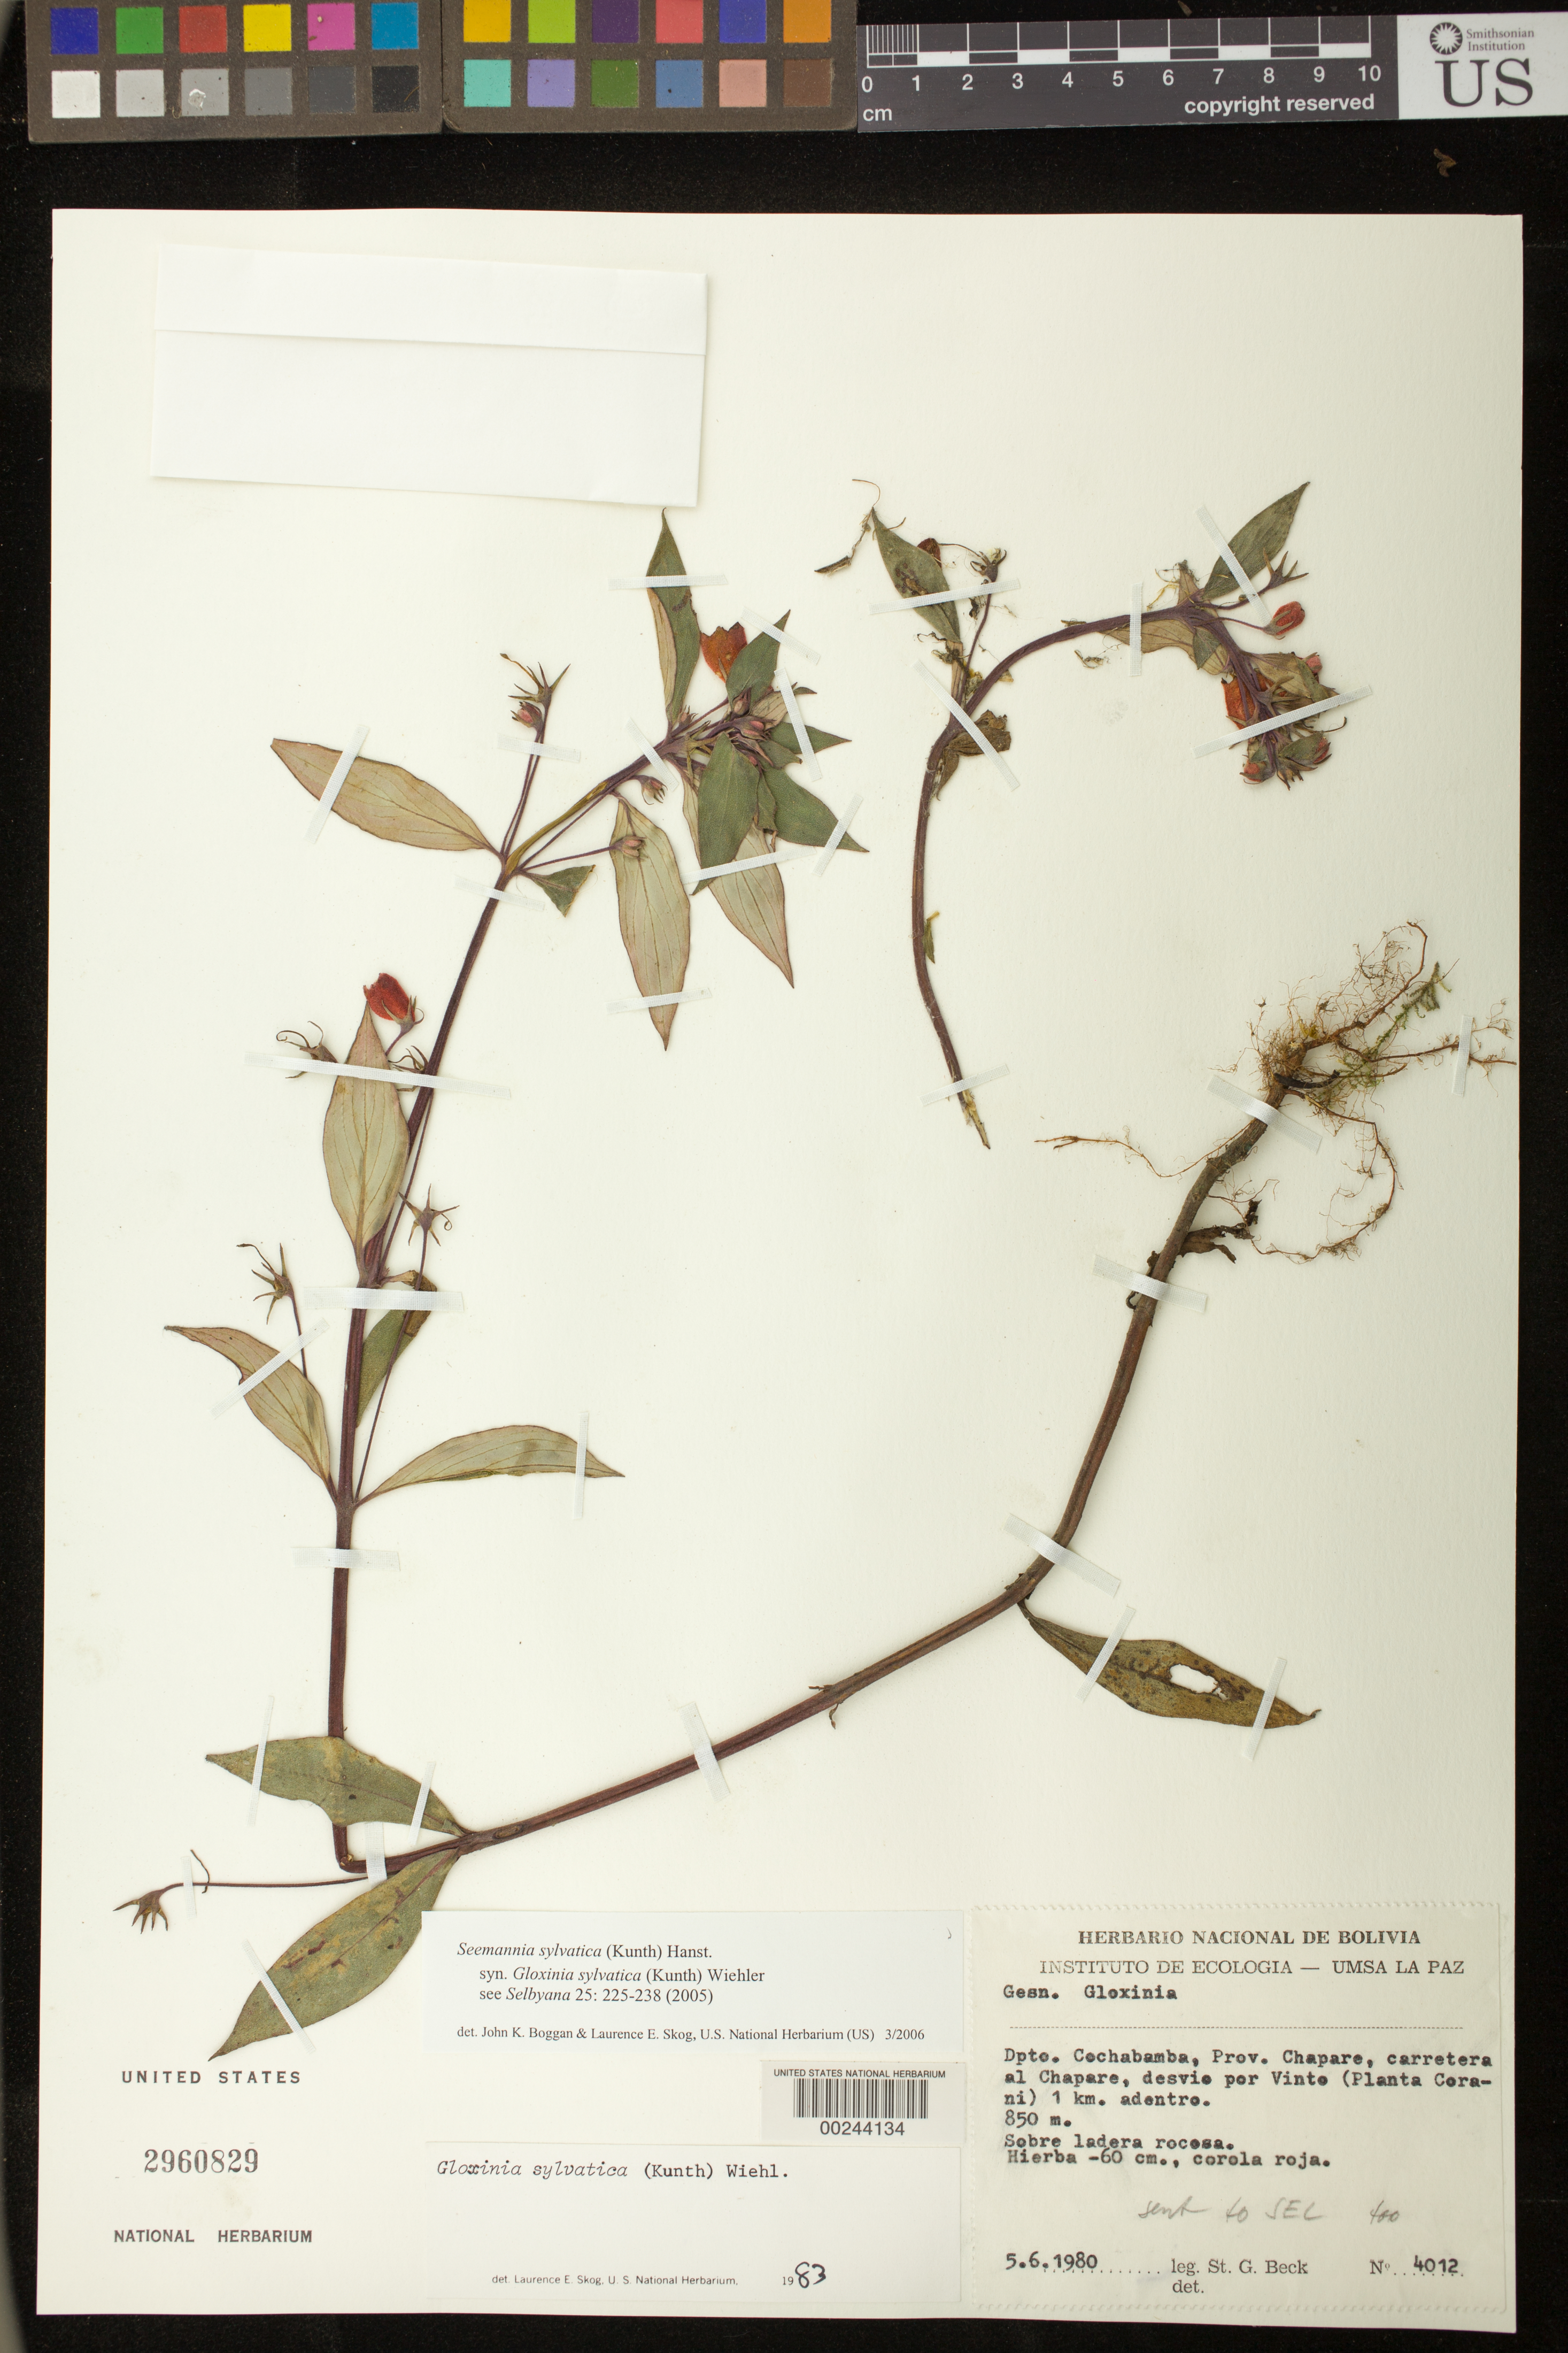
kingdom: Plantae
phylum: Tracheophyta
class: Magnoliopsida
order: Lamiales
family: Gesneriaceae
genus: Seemannia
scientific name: Seemannia sylvatica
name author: (Kunth) Hanst.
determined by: Boggan, J. K.; Skog, L. E.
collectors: S. G. Beck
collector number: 4012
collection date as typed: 05 Jun 1980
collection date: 1980-06-05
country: Bolivia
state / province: Cochabamba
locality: Prov. Chapare, highway to Chapare, detour to Vinte (Planta Corani) 1 mi inside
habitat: On rocky slope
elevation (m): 850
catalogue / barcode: US 2960829